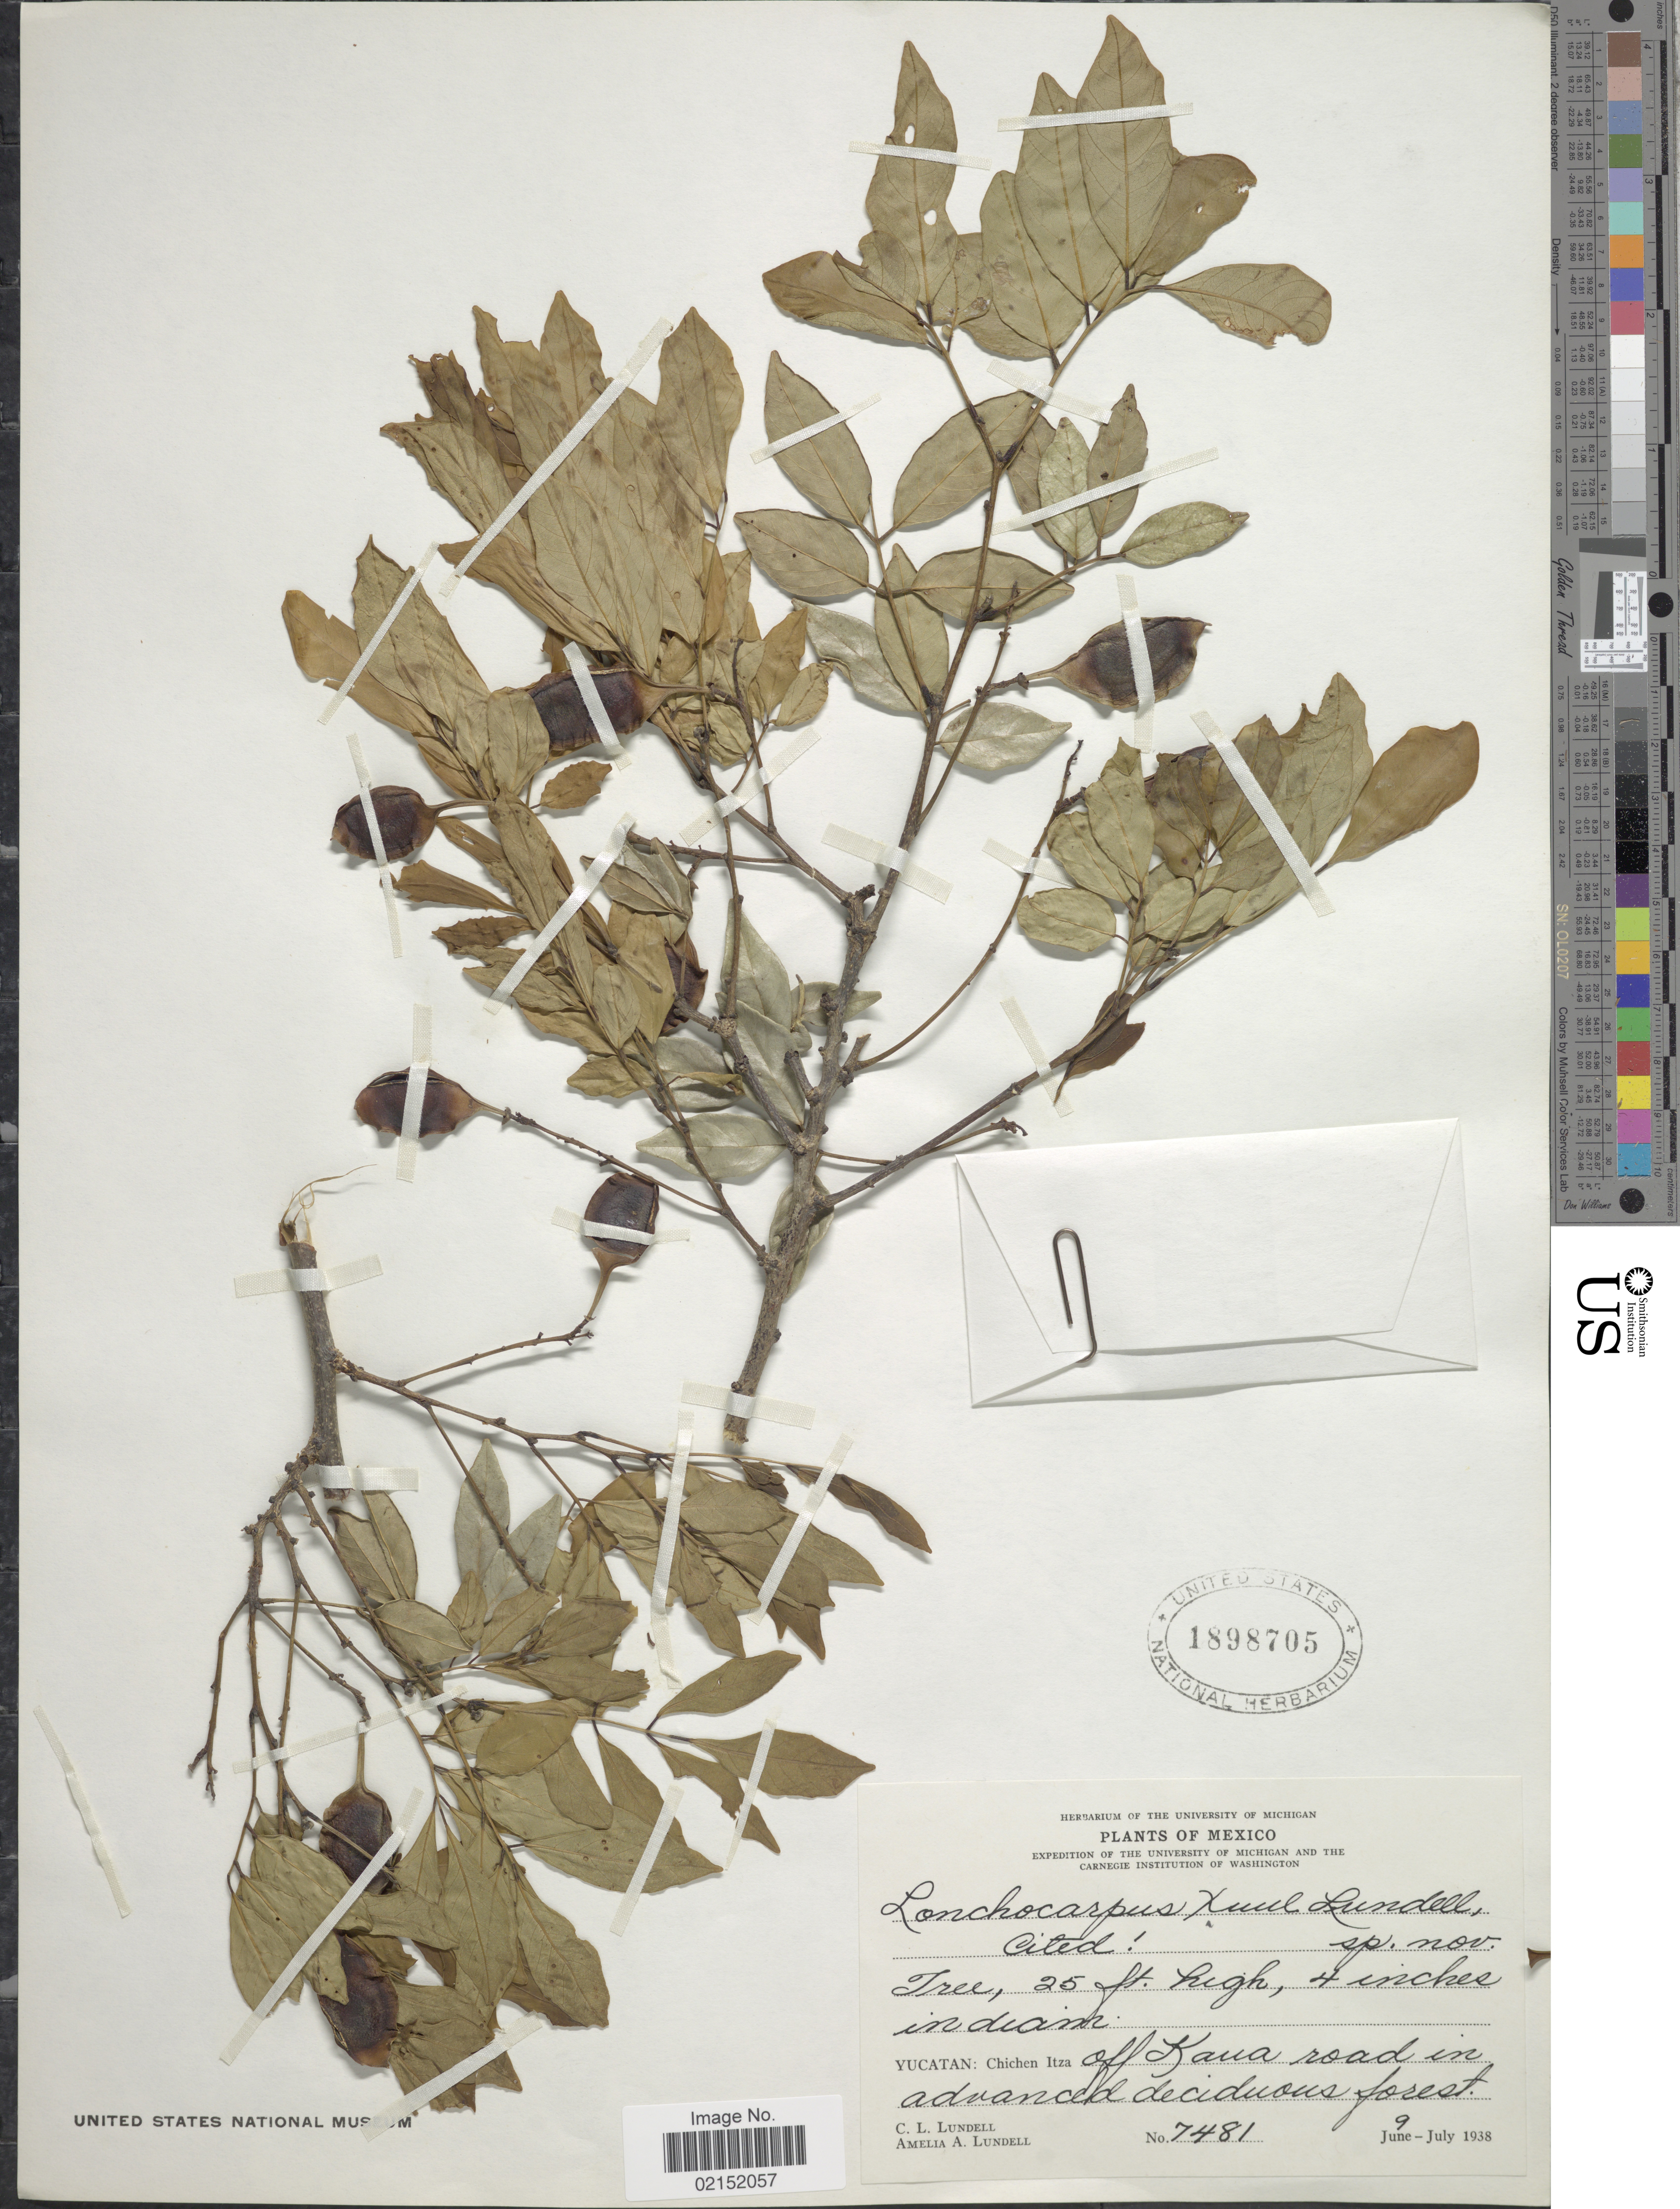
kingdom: Plantae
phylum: Tracheophyta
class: Magnoliopsida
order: Fabales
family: Fabaceae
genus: Lonchocarpus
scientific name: Lonchocarpus xuul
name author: Lundell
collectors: C. L. Lundell & A. A. Lundell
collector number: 7481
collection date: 1938-06-09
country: Mexico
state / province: Yucatán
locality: Chichen Itza off Kaua road in advanced deciduous forest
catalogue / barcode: US 1898705